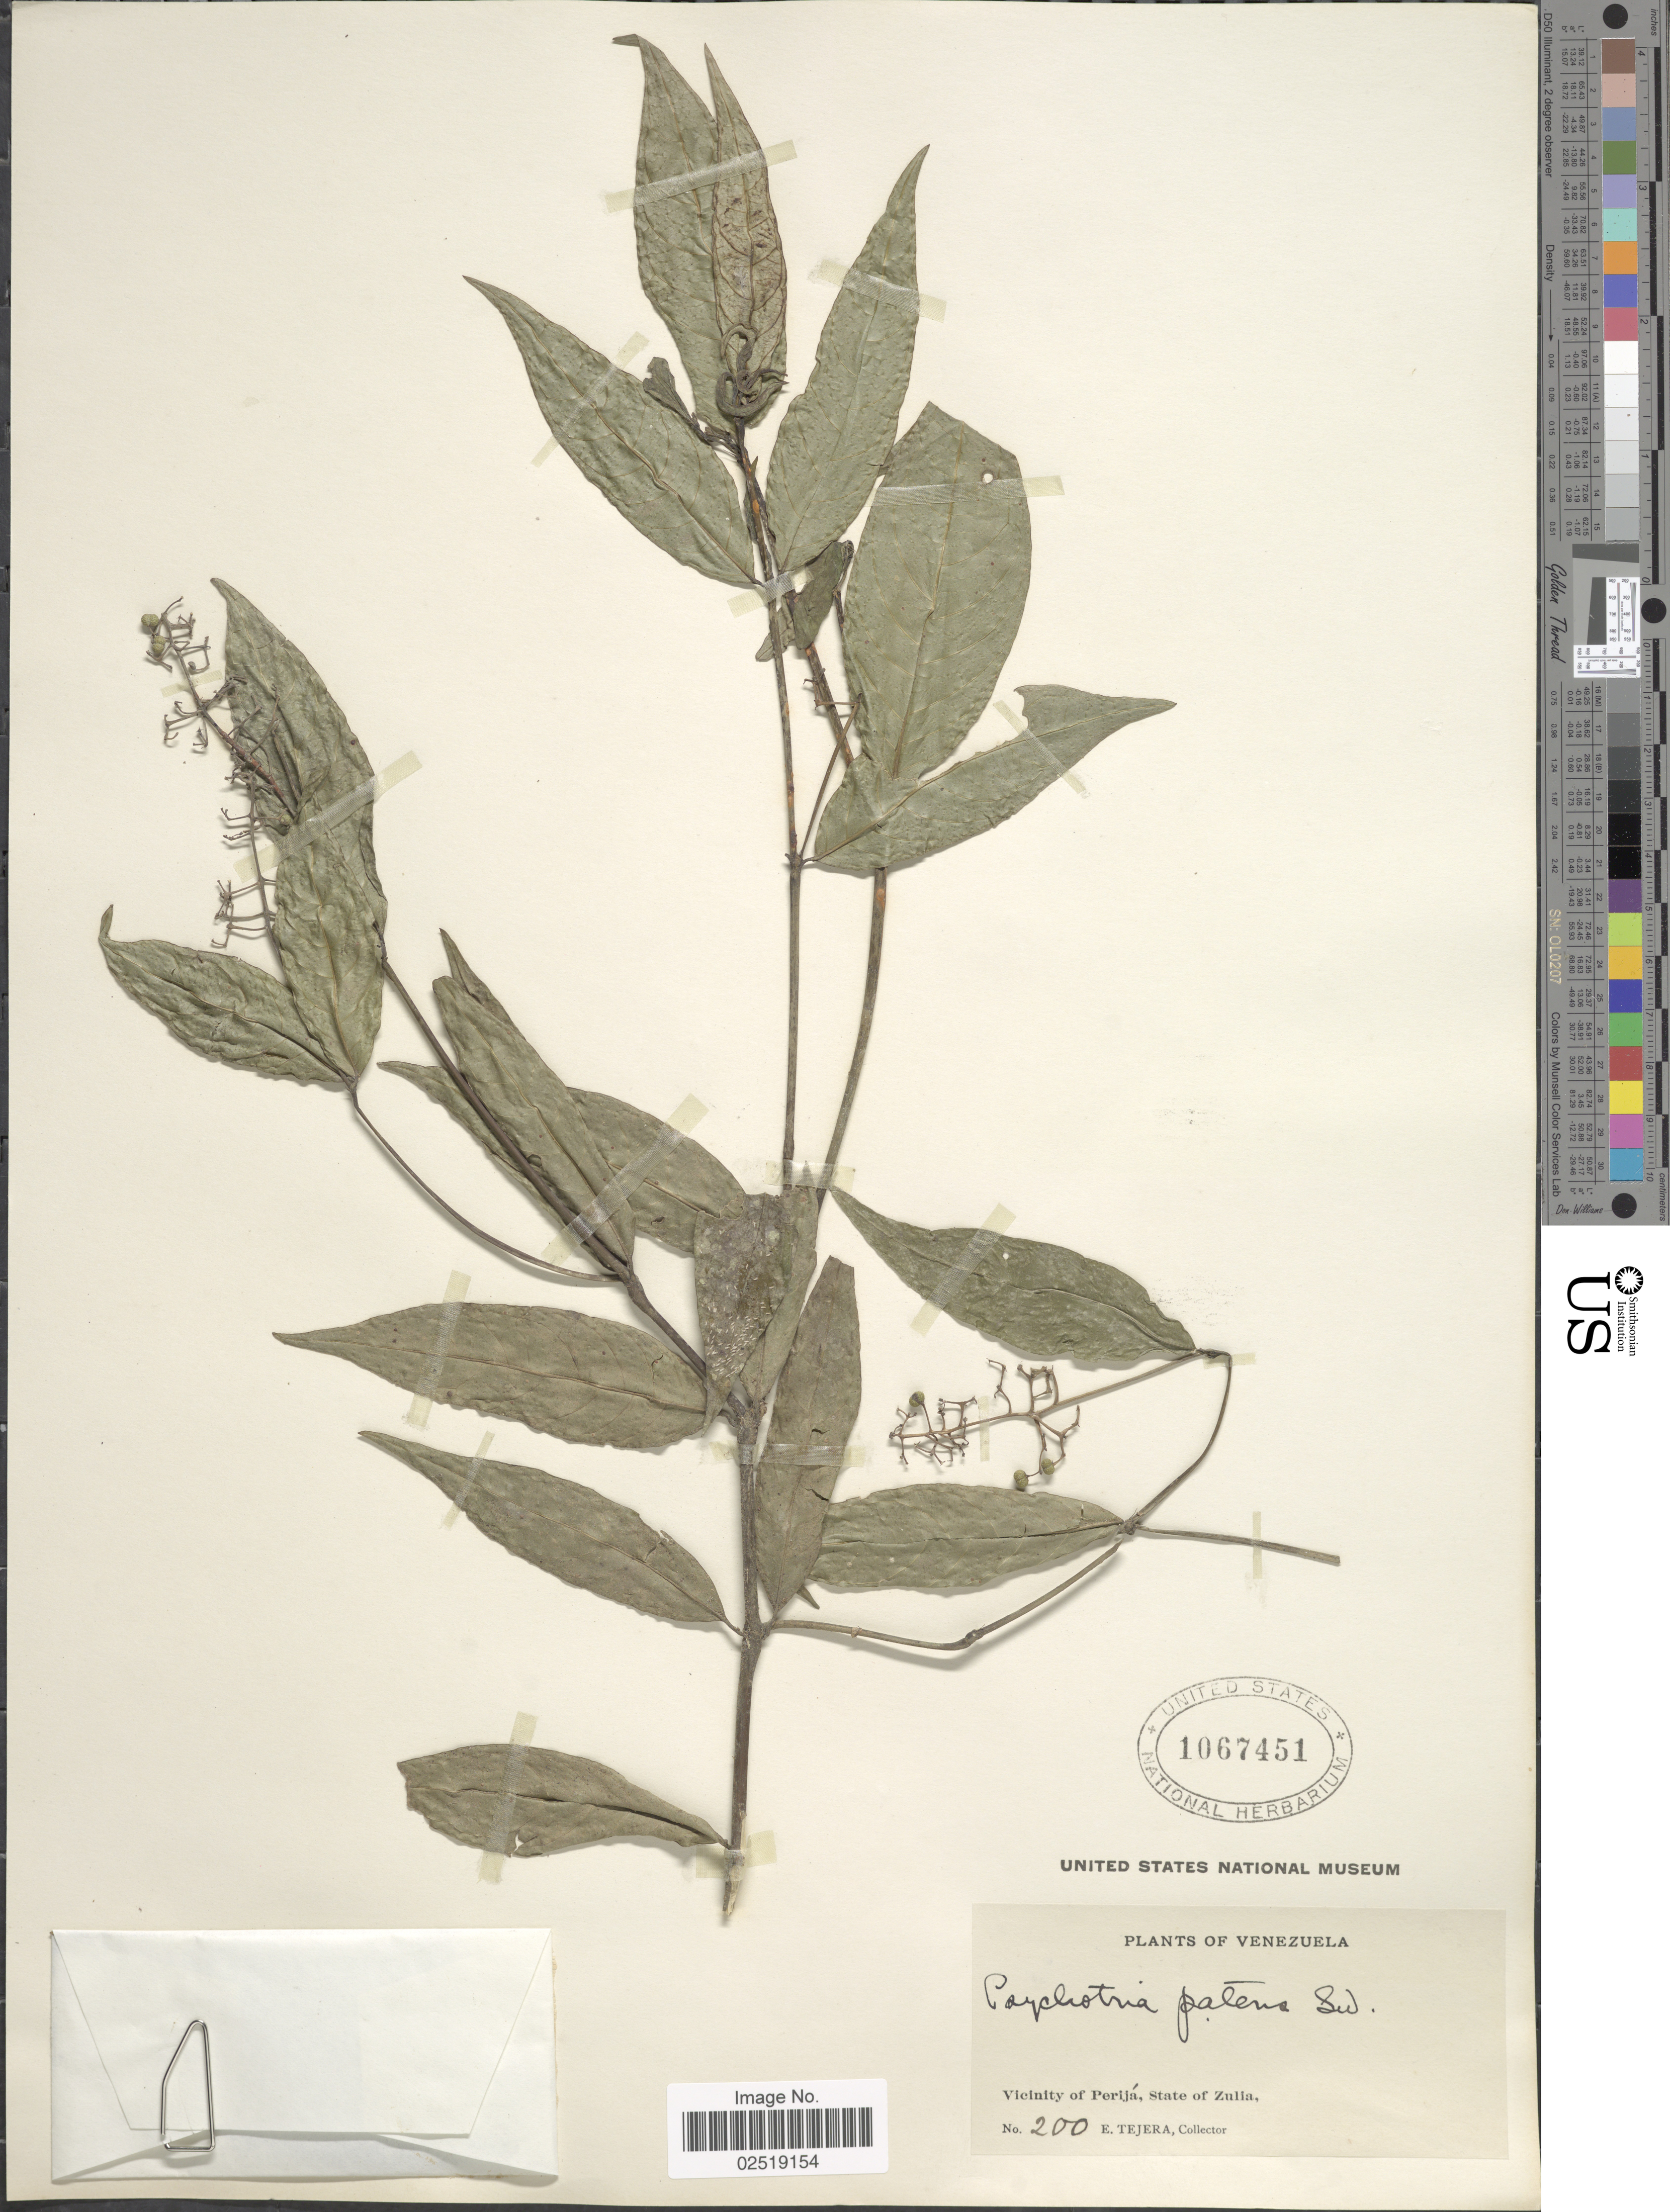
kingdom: Plantae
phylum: Tracheophyta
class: Magnoliopsida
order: Gentianales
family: Rubiaceae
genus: Psychotria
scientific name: Psychotria deflexa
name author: DC.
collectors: E. Tejera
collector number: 200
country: Venezuela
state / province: Zulia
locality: Vicinity of Perijá, State of Zulia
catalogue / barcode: US 1067451